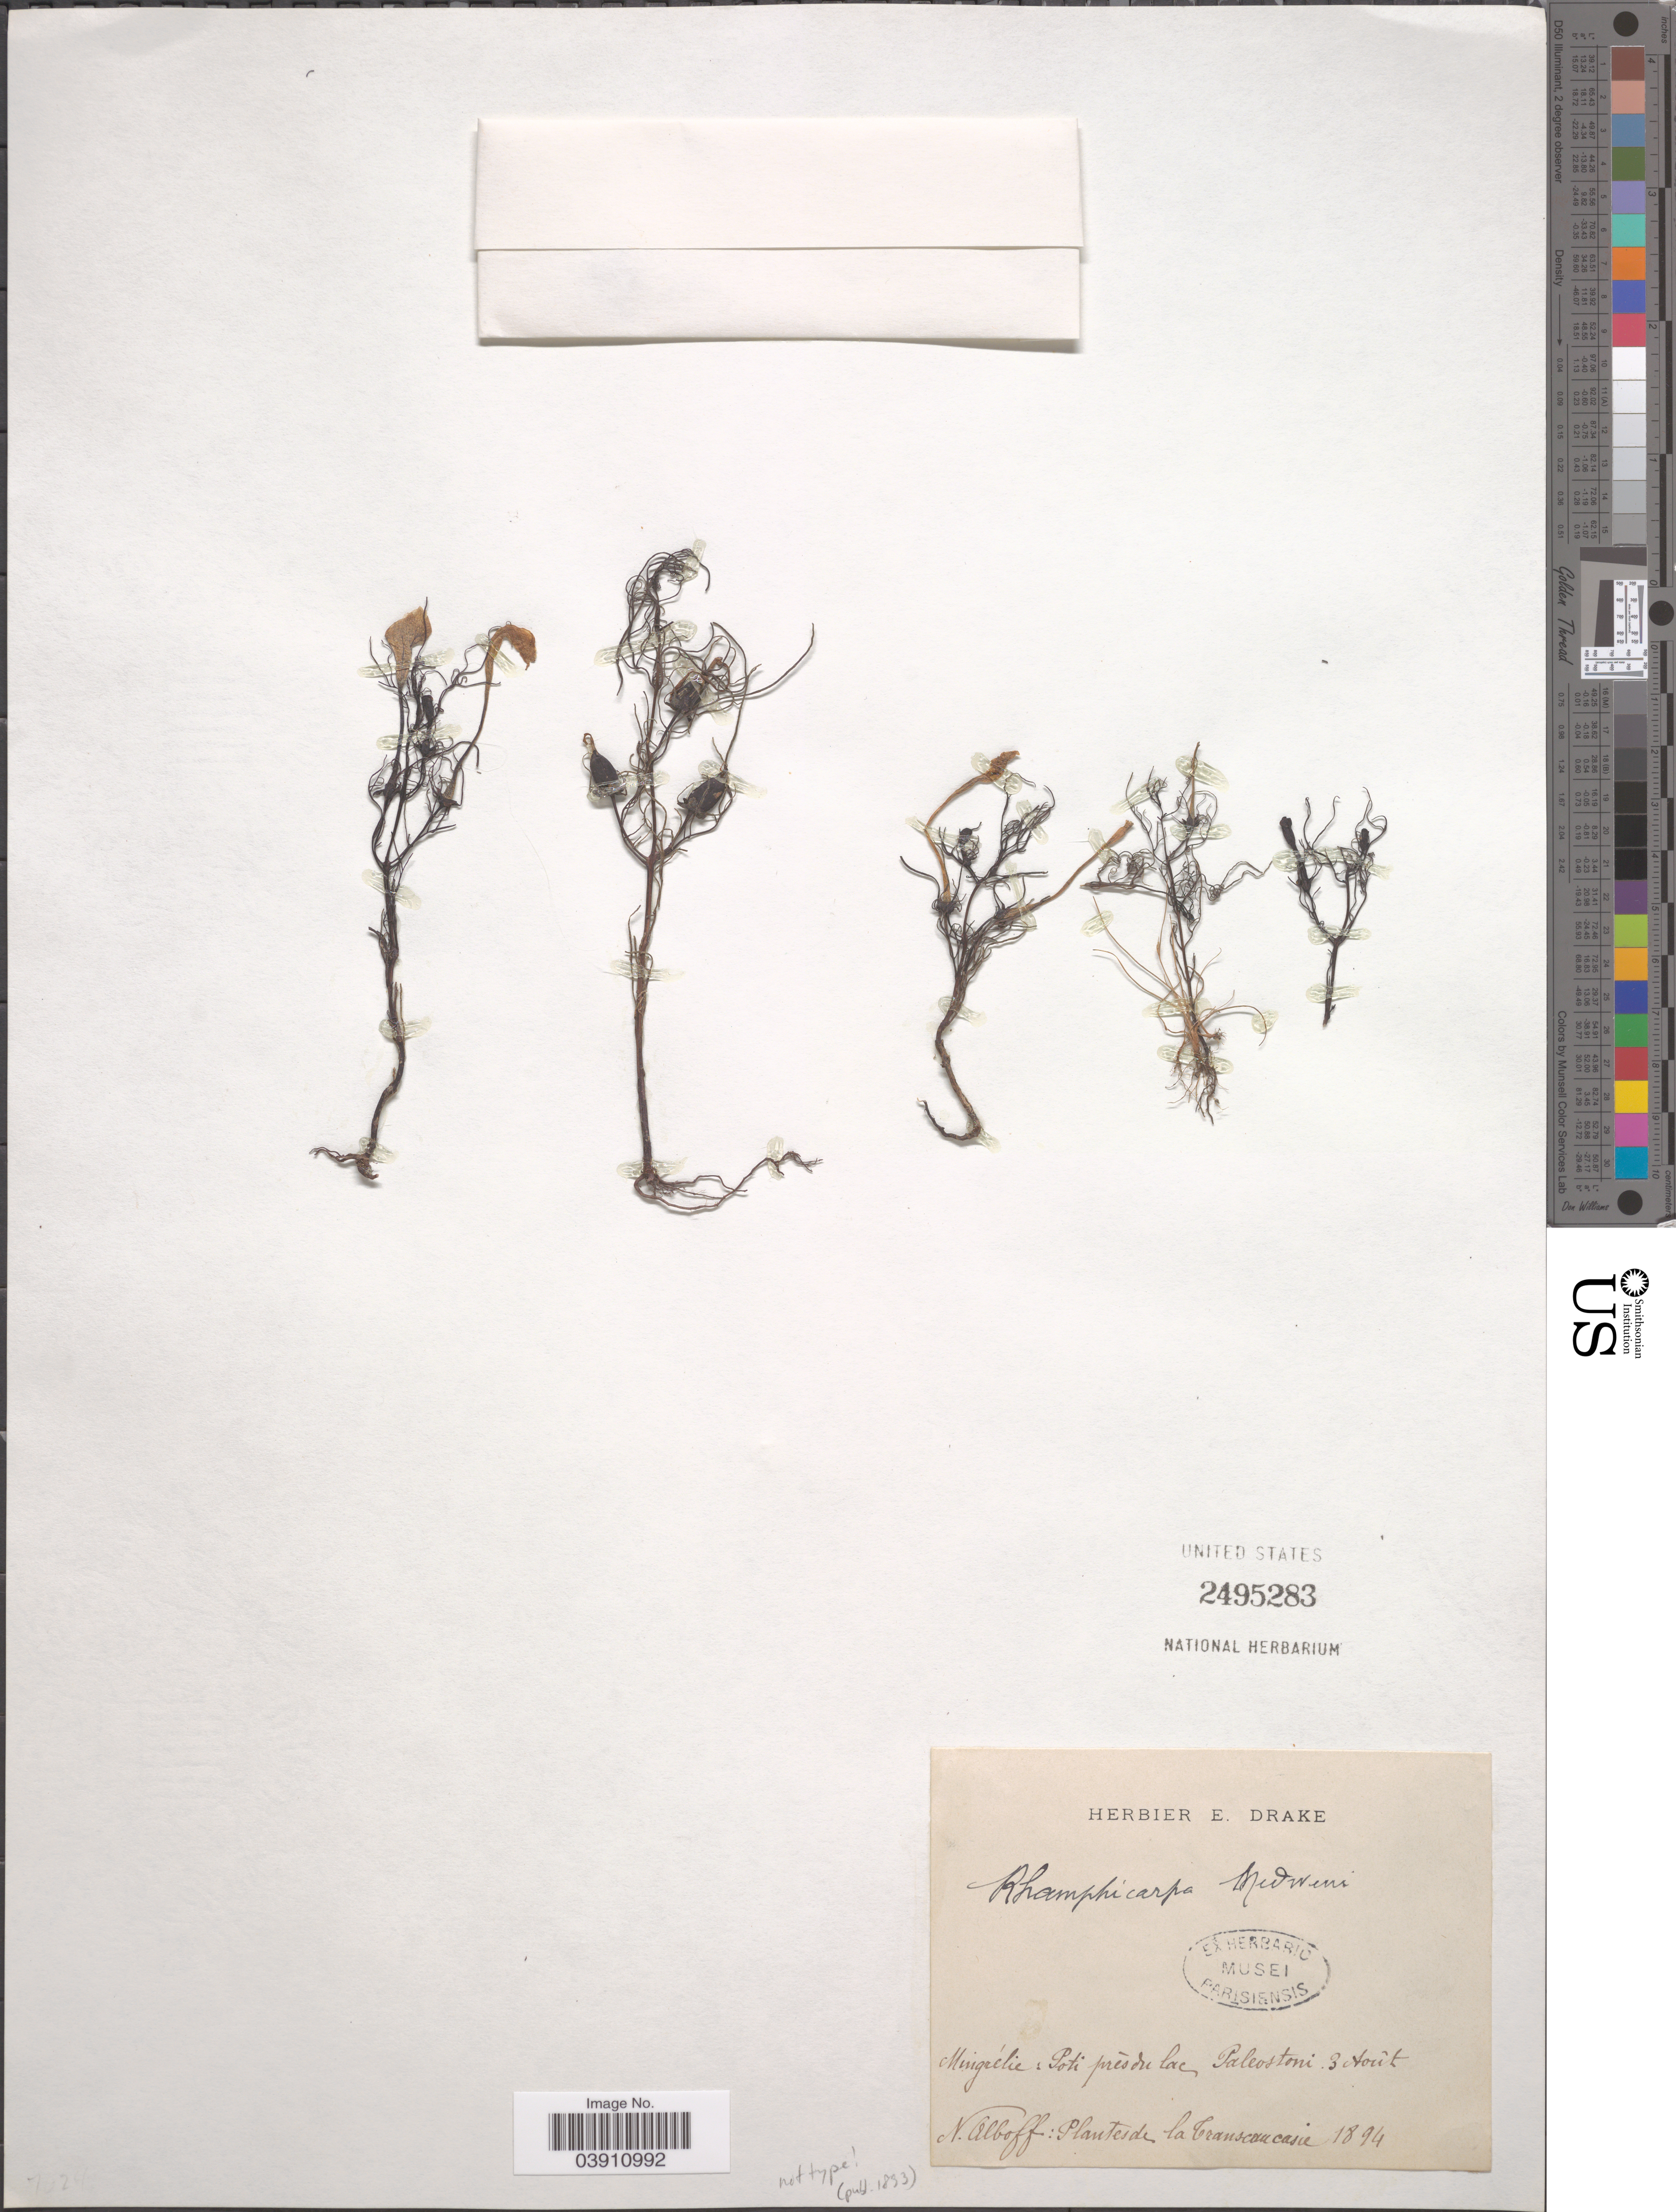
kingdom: Plantae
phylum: Tracheophyta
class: Magnoliopsida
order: Lamiales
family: Orobanchaceae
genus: Rhamphicarpa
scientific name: Rhamphicarpa medwedewii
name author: Albov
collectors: N. M. Albov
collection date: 1894-08-03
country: Georgia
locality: Mingrélie: Poti prés du lac. Paleostoni.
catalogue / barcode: US 2495283